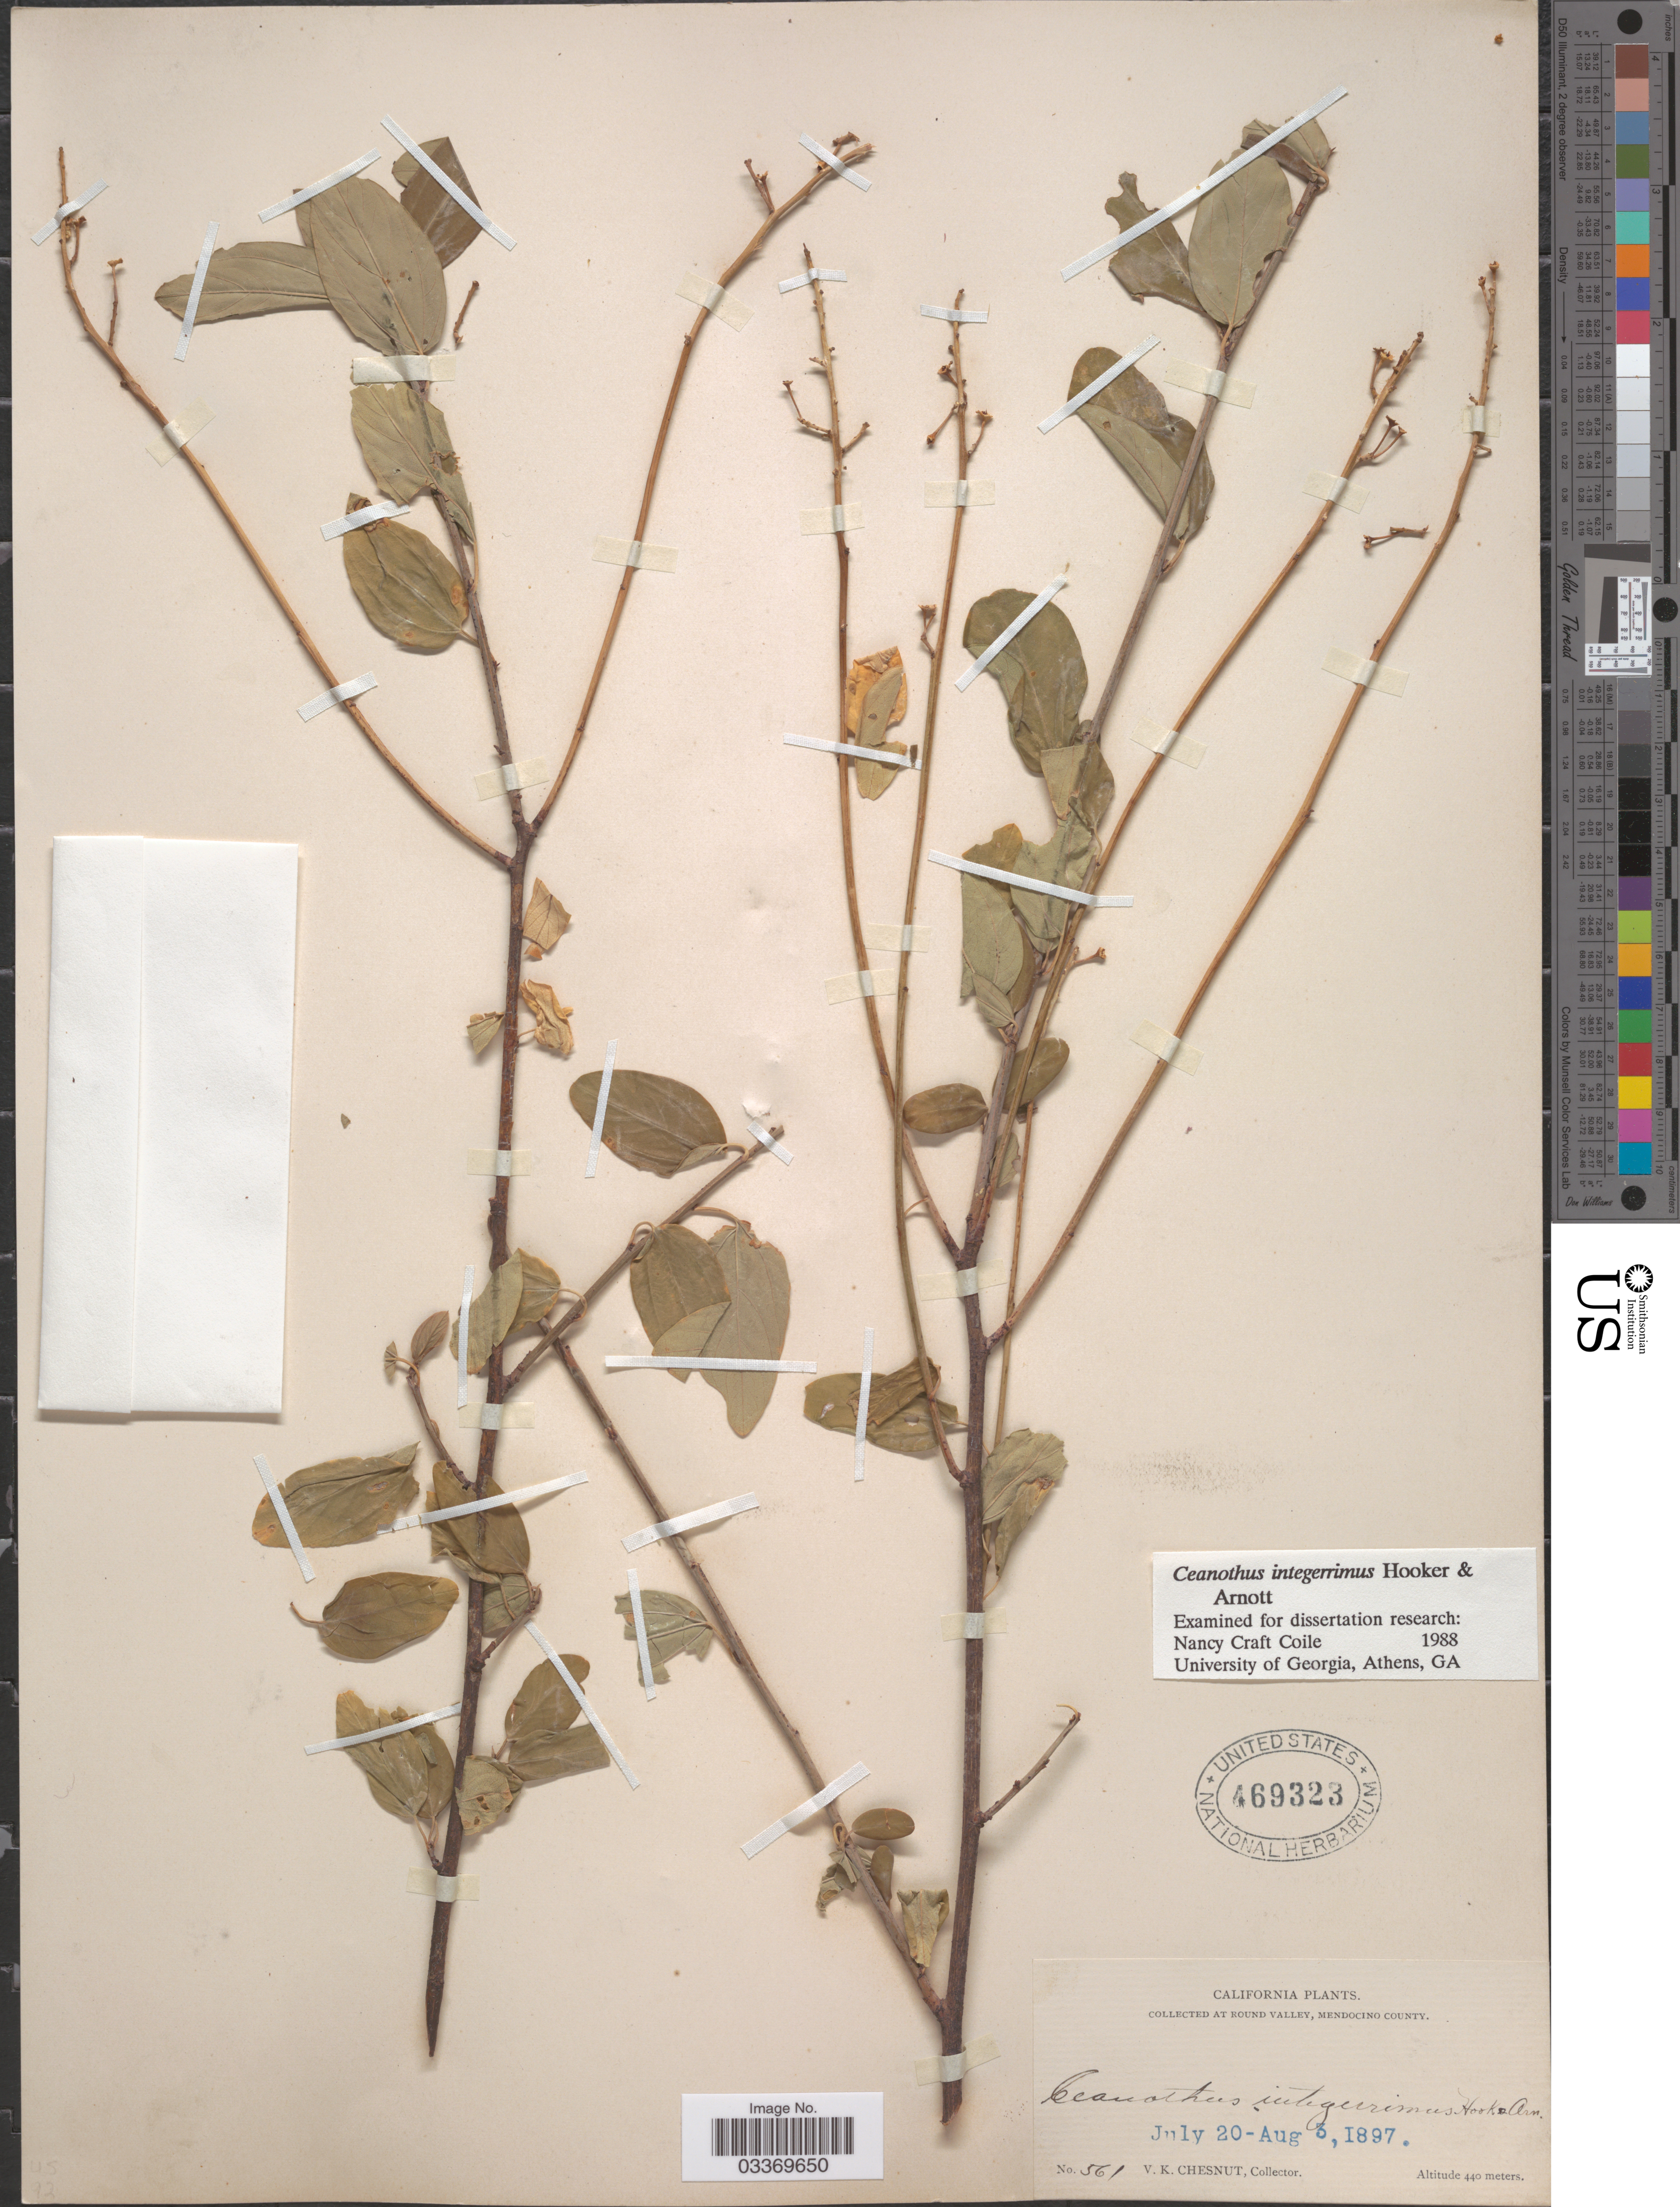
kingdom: Plantae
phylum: Tracheophyta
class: Magnoliopsida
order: Rosales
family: Rhamnaceae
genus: Ceanothus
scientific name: Ceanothus integerrimus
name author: Hook. & Arn.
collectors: V. Chesnut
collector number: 561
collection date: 1897-07-20/1897-08-03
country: United States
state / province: California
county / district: Mendocino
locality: At Round Valley, Mendocino County.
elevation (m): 440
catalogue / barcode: US 469323